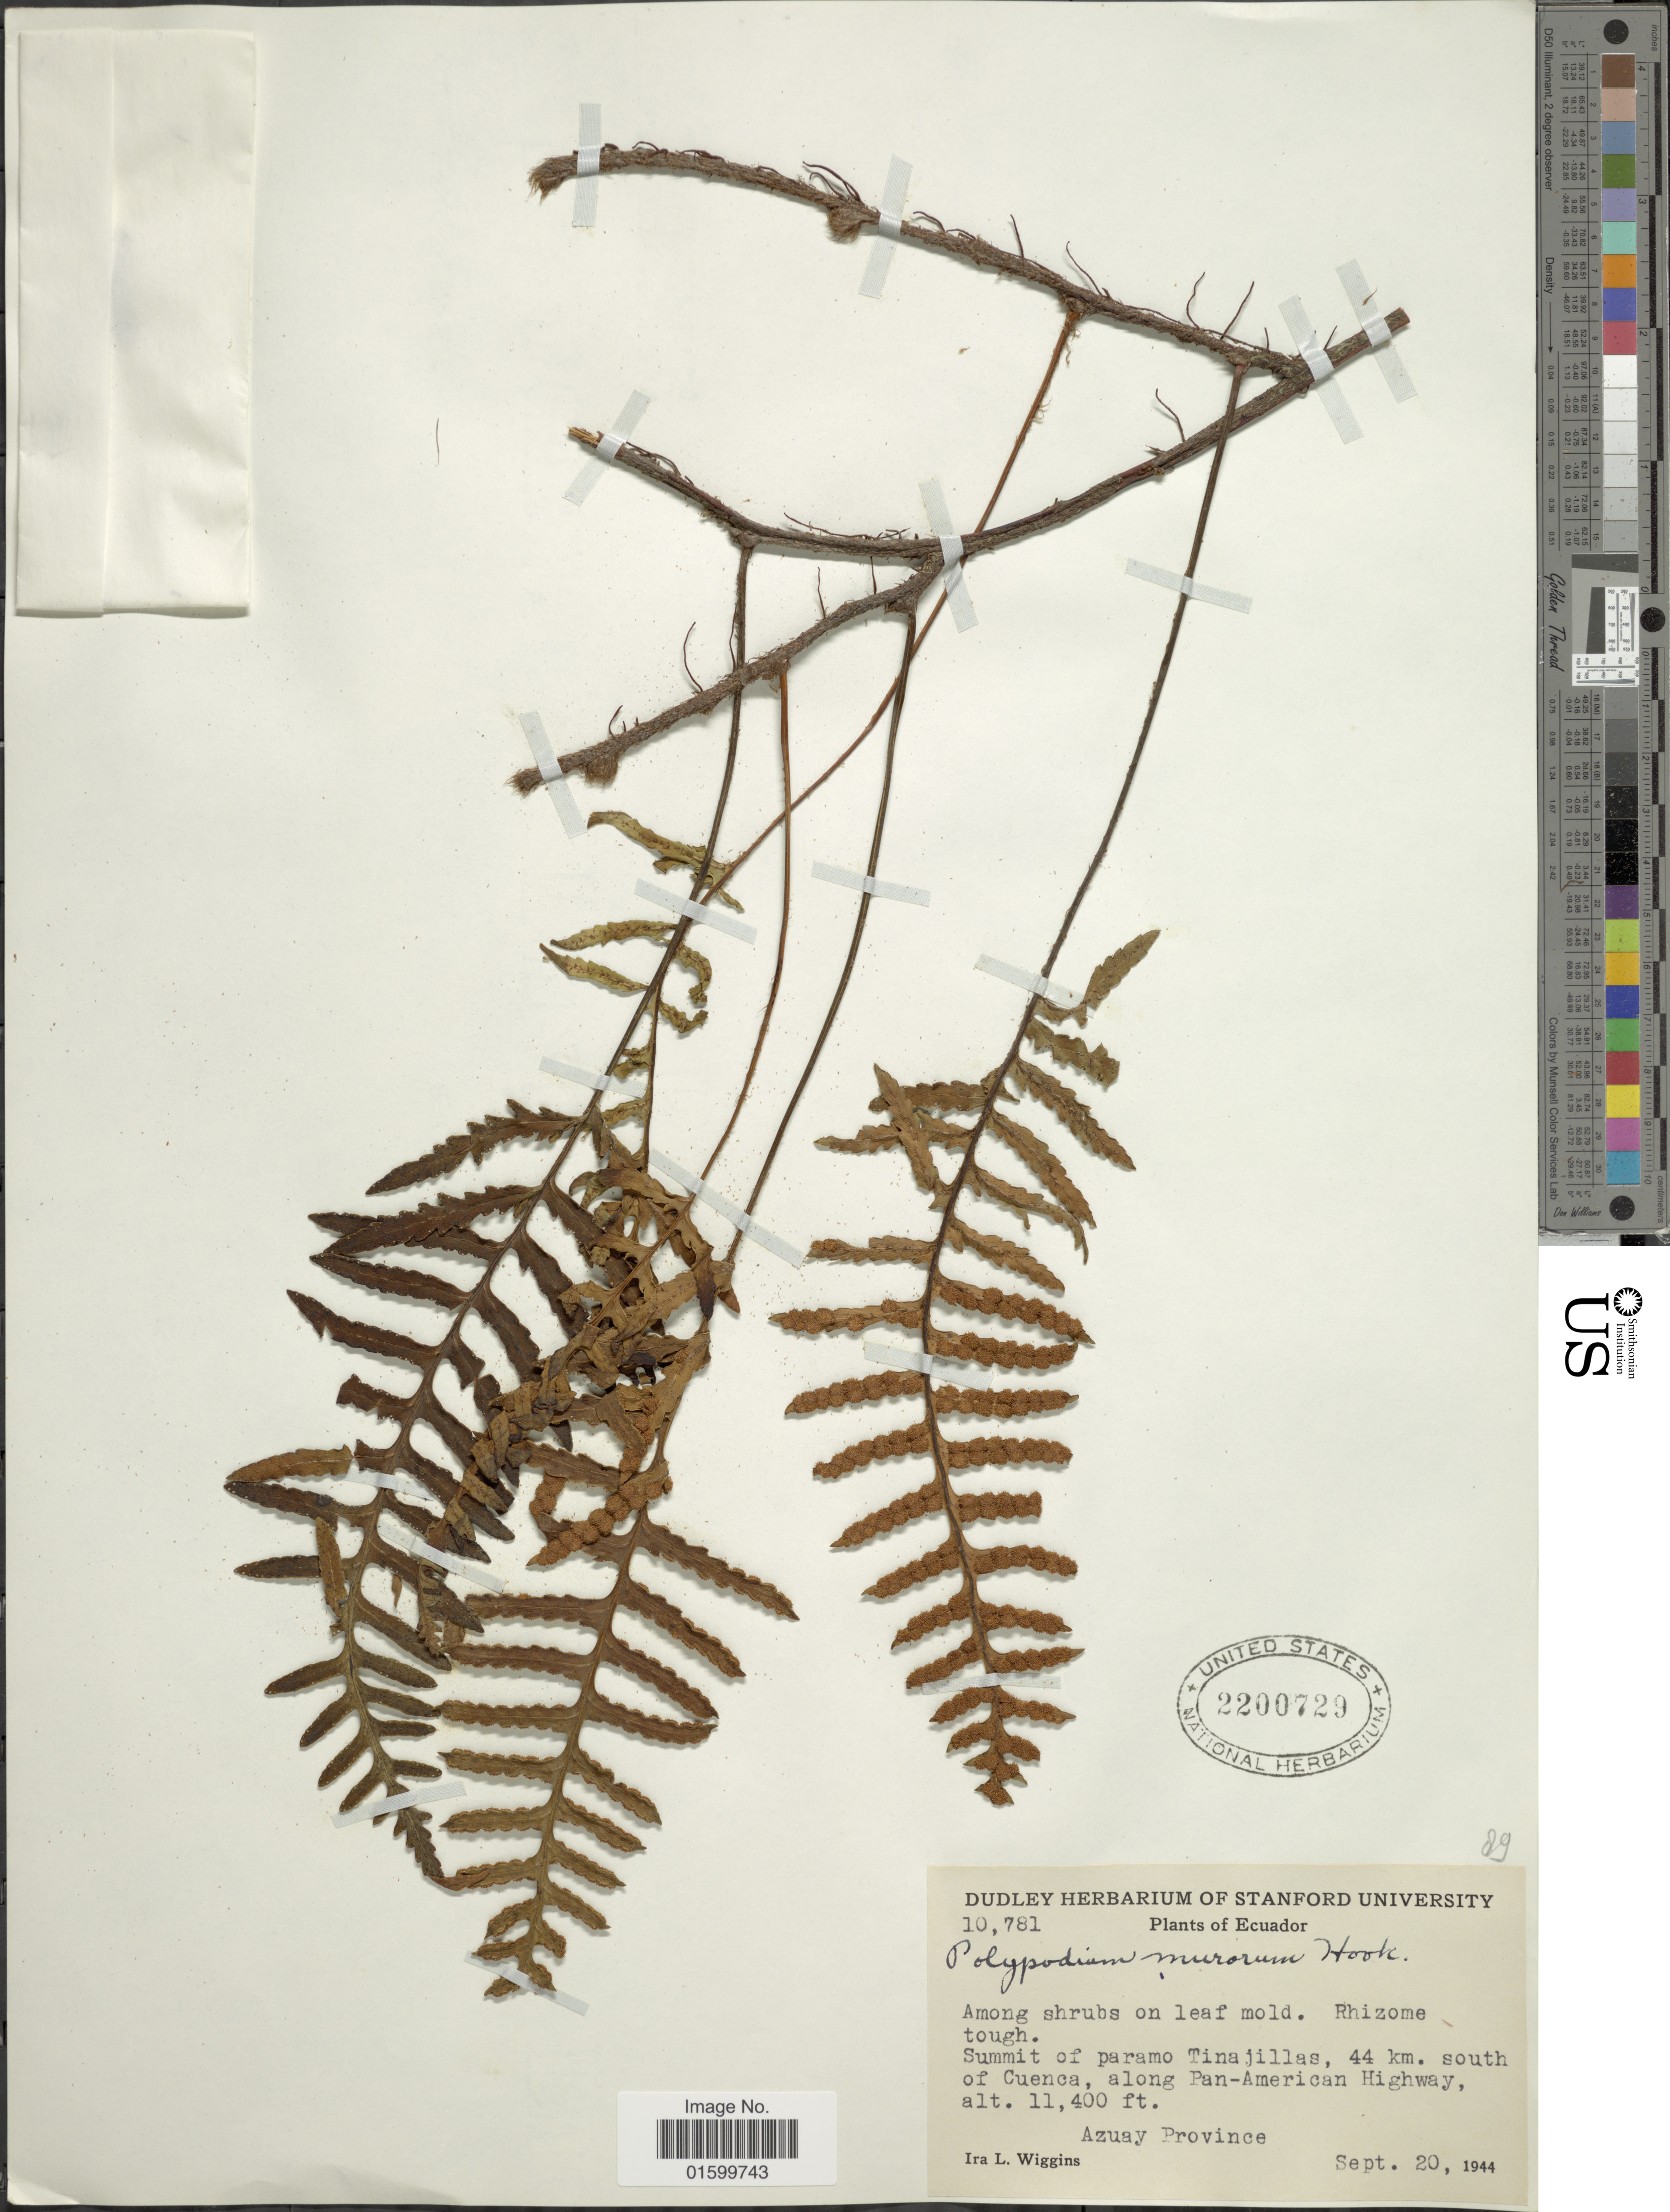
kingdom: Plantae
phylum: Tracheophyta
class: Polypodiopsida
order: Polypodiales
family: Polypodiaceae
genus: Pleopeltis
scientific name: Pleopeltis murorum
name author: (Hook.) A.R. Sm. & Tejero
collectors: I. L. Wiggins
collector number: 10781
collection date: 1944-09-20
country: Ecuador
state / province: Azuay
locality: Summit of paramo Tinajillas, 44 km south of Cuenca, along Pan-American Highway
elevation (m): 3475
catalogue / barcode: US 2200729